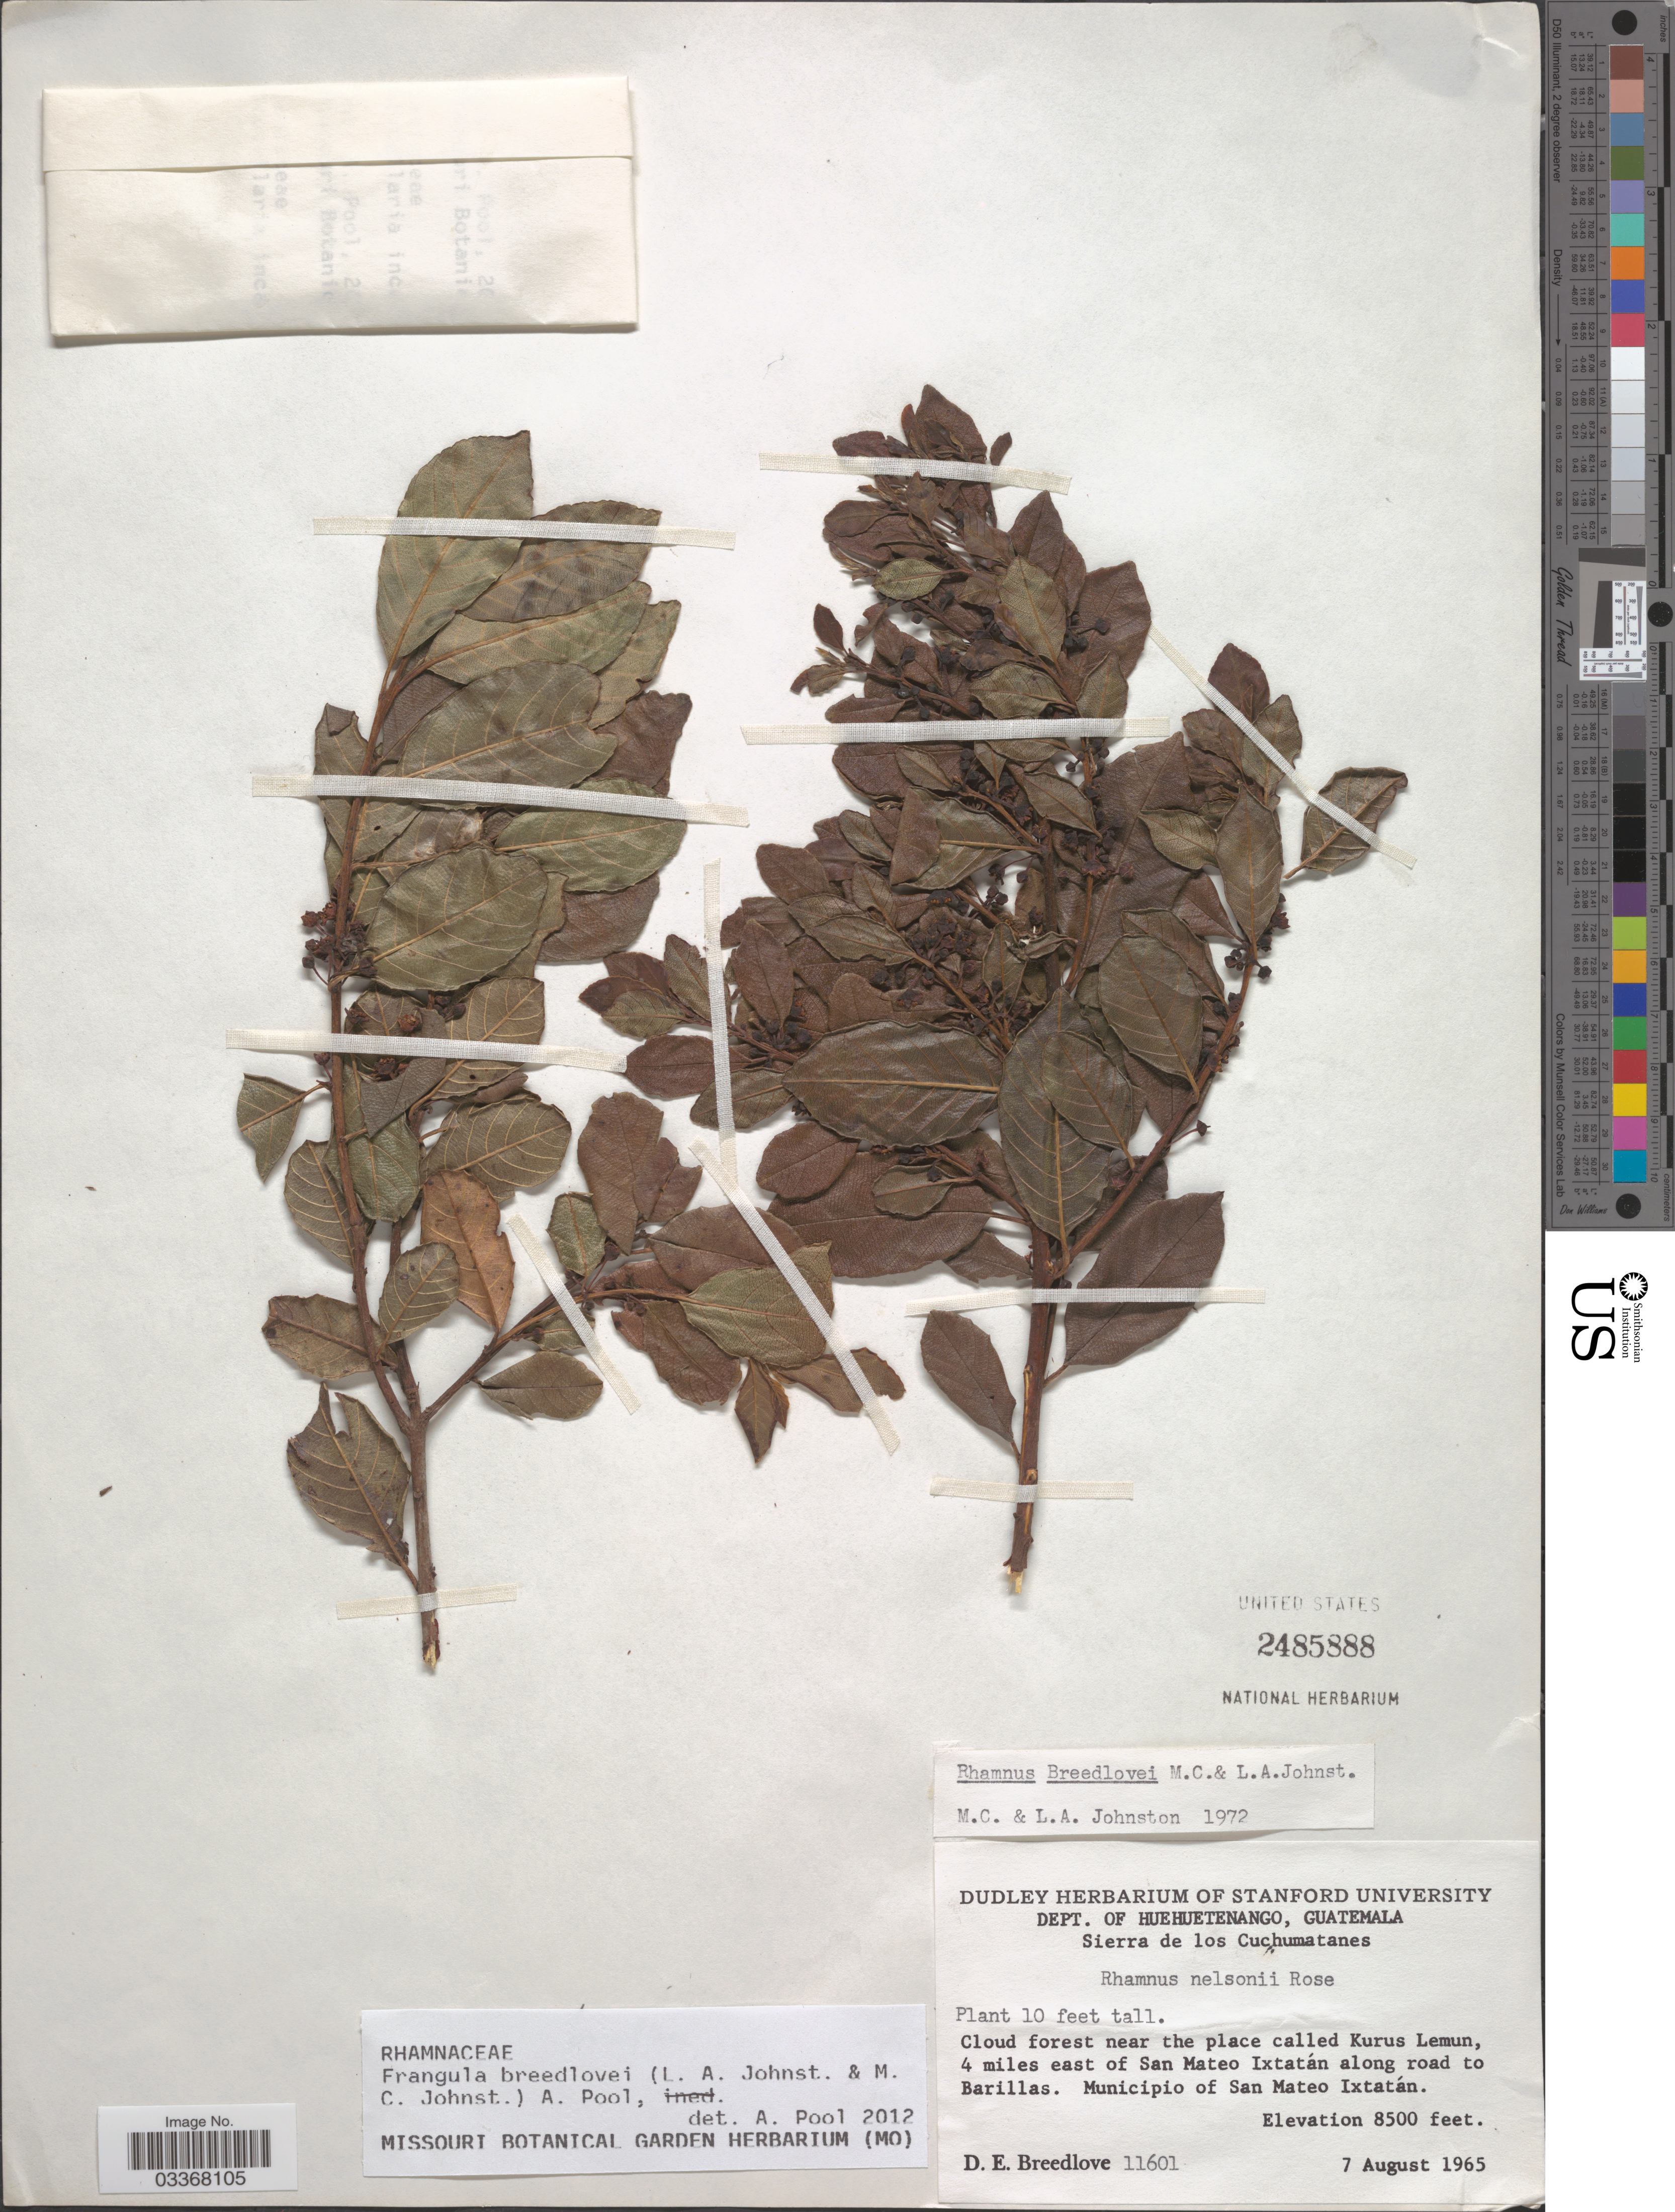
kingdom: Plantae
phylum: Tracheophyta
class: Magnoliopsida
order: Rosales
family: Rhamnaceae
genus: Frangula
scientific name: Frangula breedlovei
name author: (L.A. Johnst. & M.C. Johnst.) A. Pool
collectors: D. E. Breedlove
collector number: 11601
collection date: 1965-08-07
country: Guatemala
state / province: Huehuetenango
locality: Dept. of Huehuetenango, Sierra de los Cuchumatanes, Cloud forest near the place called Kurus Lemun, 4 miles east of San Mateo Ixtatán along road to Barillas. Municipio San Mateo Ixtatán.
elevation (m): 2591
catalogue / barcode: US 2485888